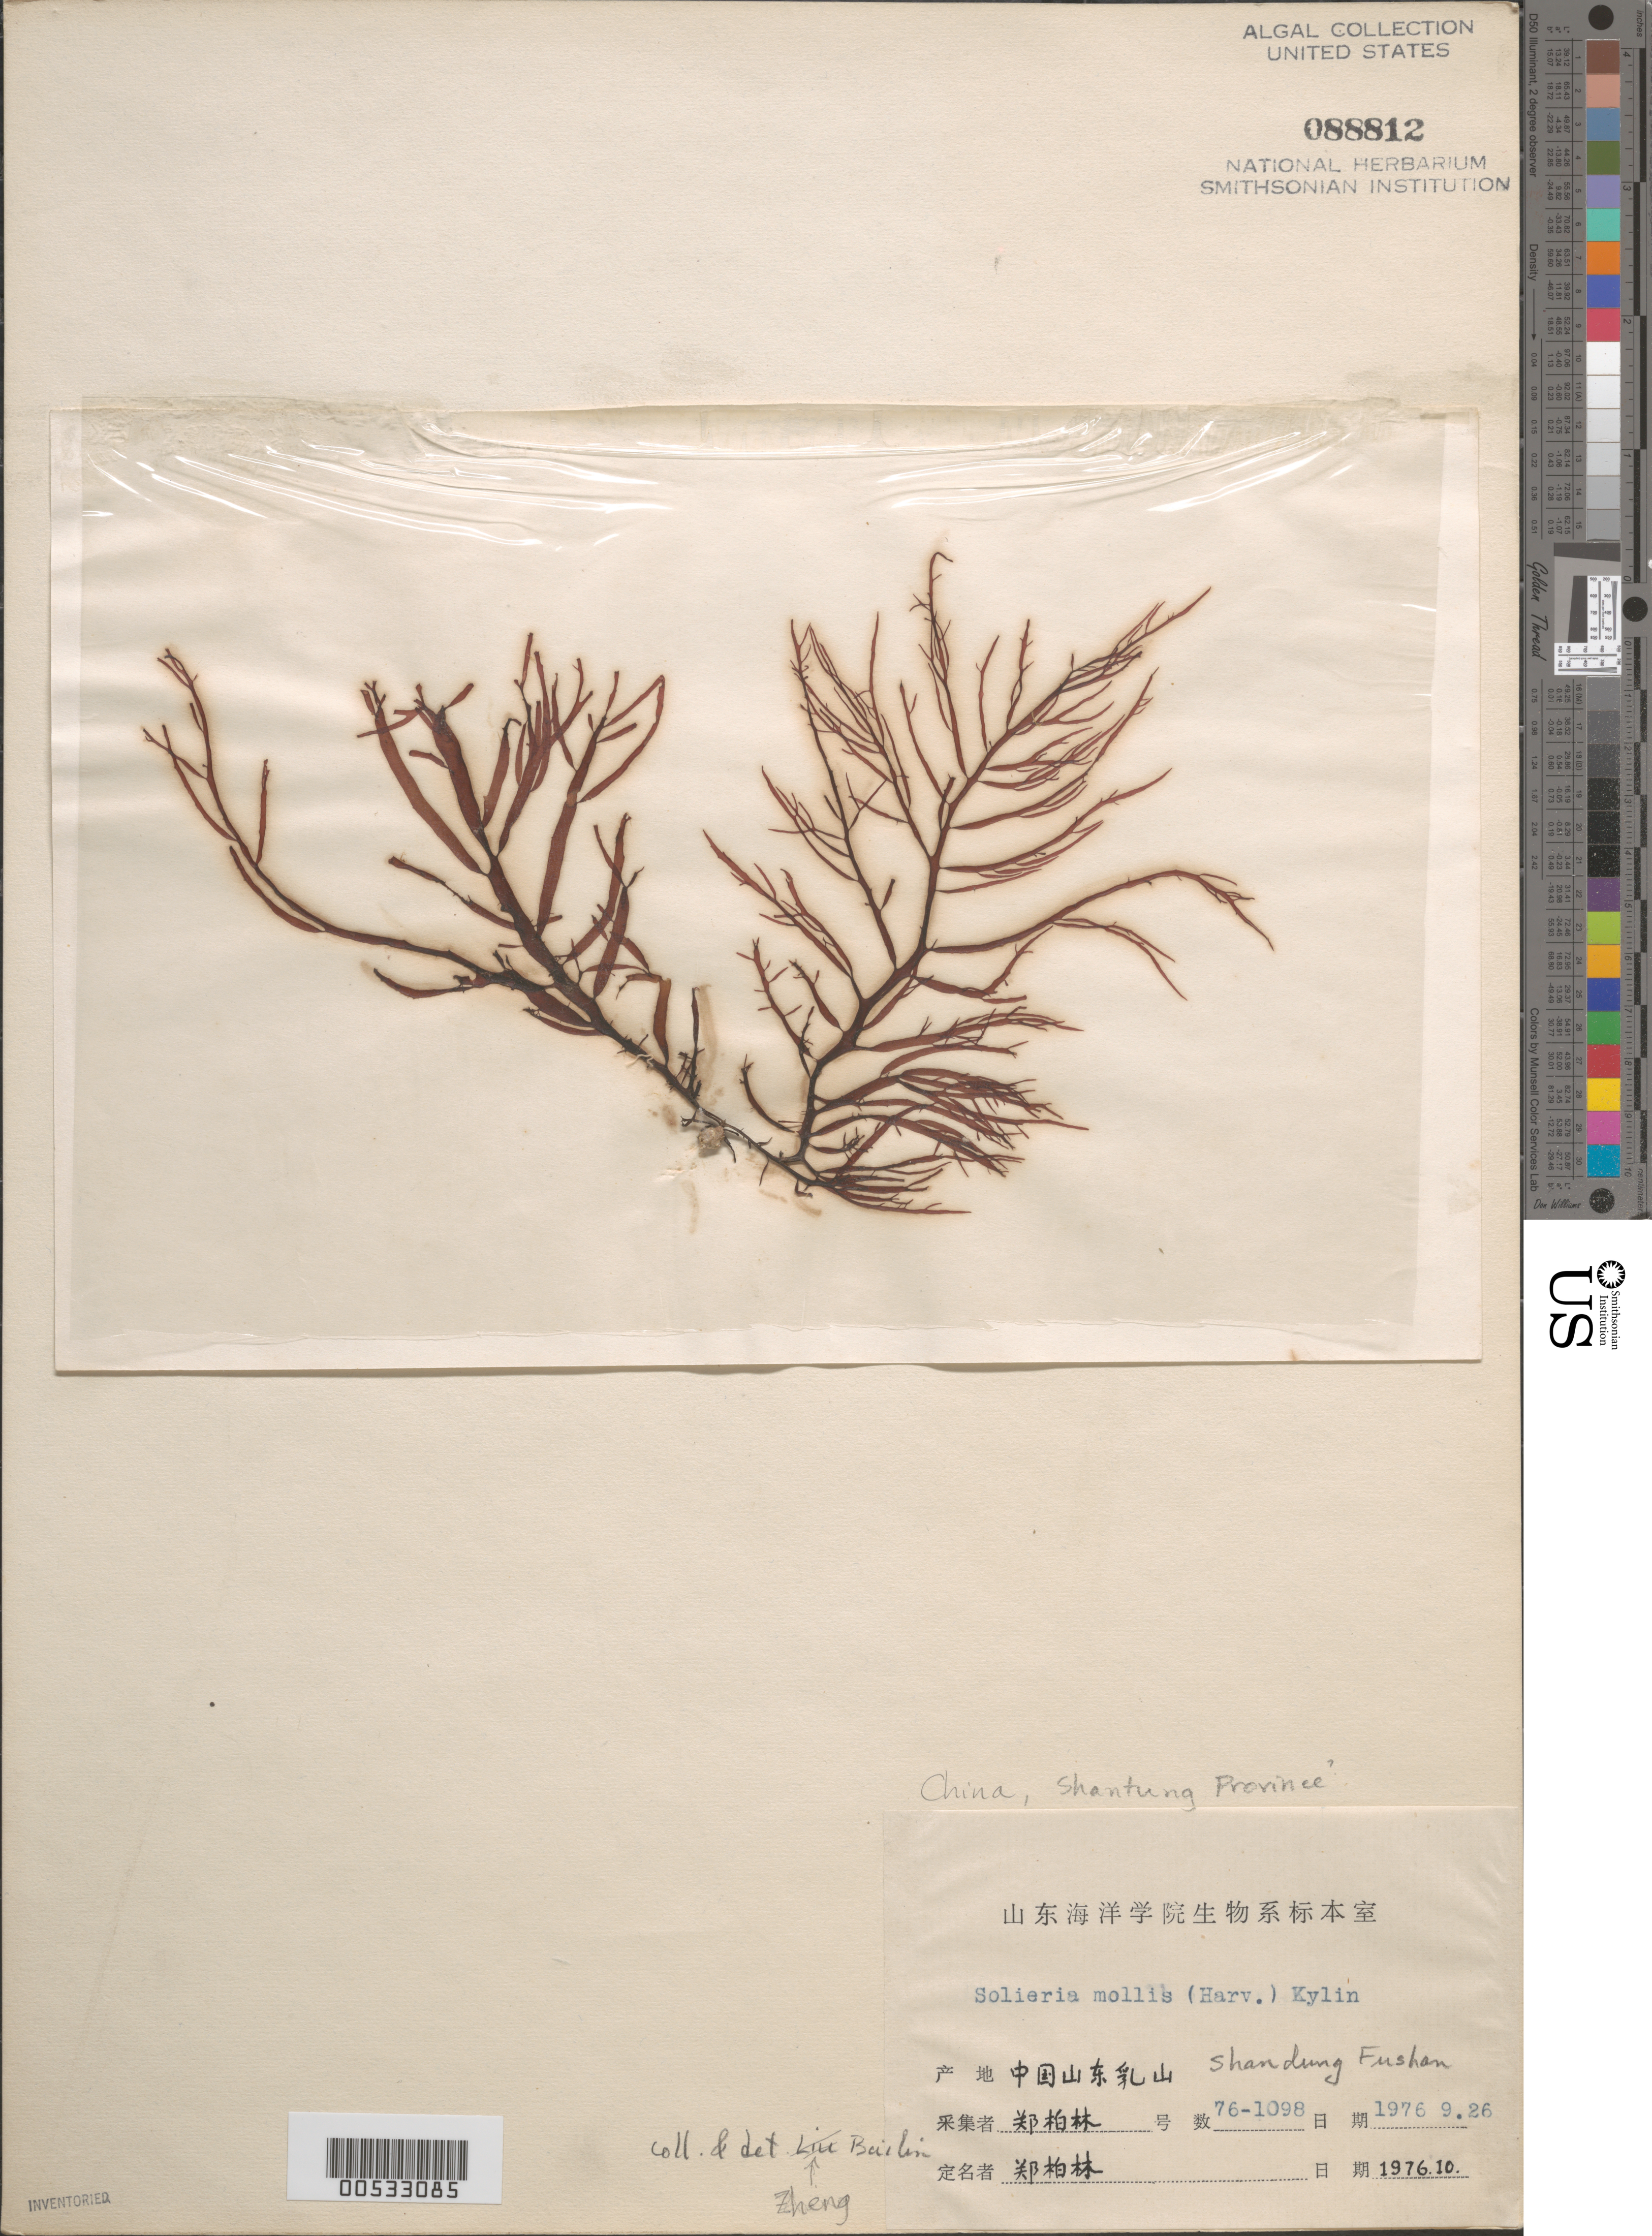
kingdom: Plantae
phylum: Rhodophyta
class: Florideophyceae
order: Gigartinales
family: Solieriaceae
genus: Solieria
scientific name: Solieria mollis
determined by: Bailin, Z.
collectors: Z. Bailin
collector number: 76-1098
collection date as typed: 26 Sep 1976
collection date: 1976-09-26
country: China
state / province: Shandong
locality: Shandung Fushan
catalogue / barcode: US 88812